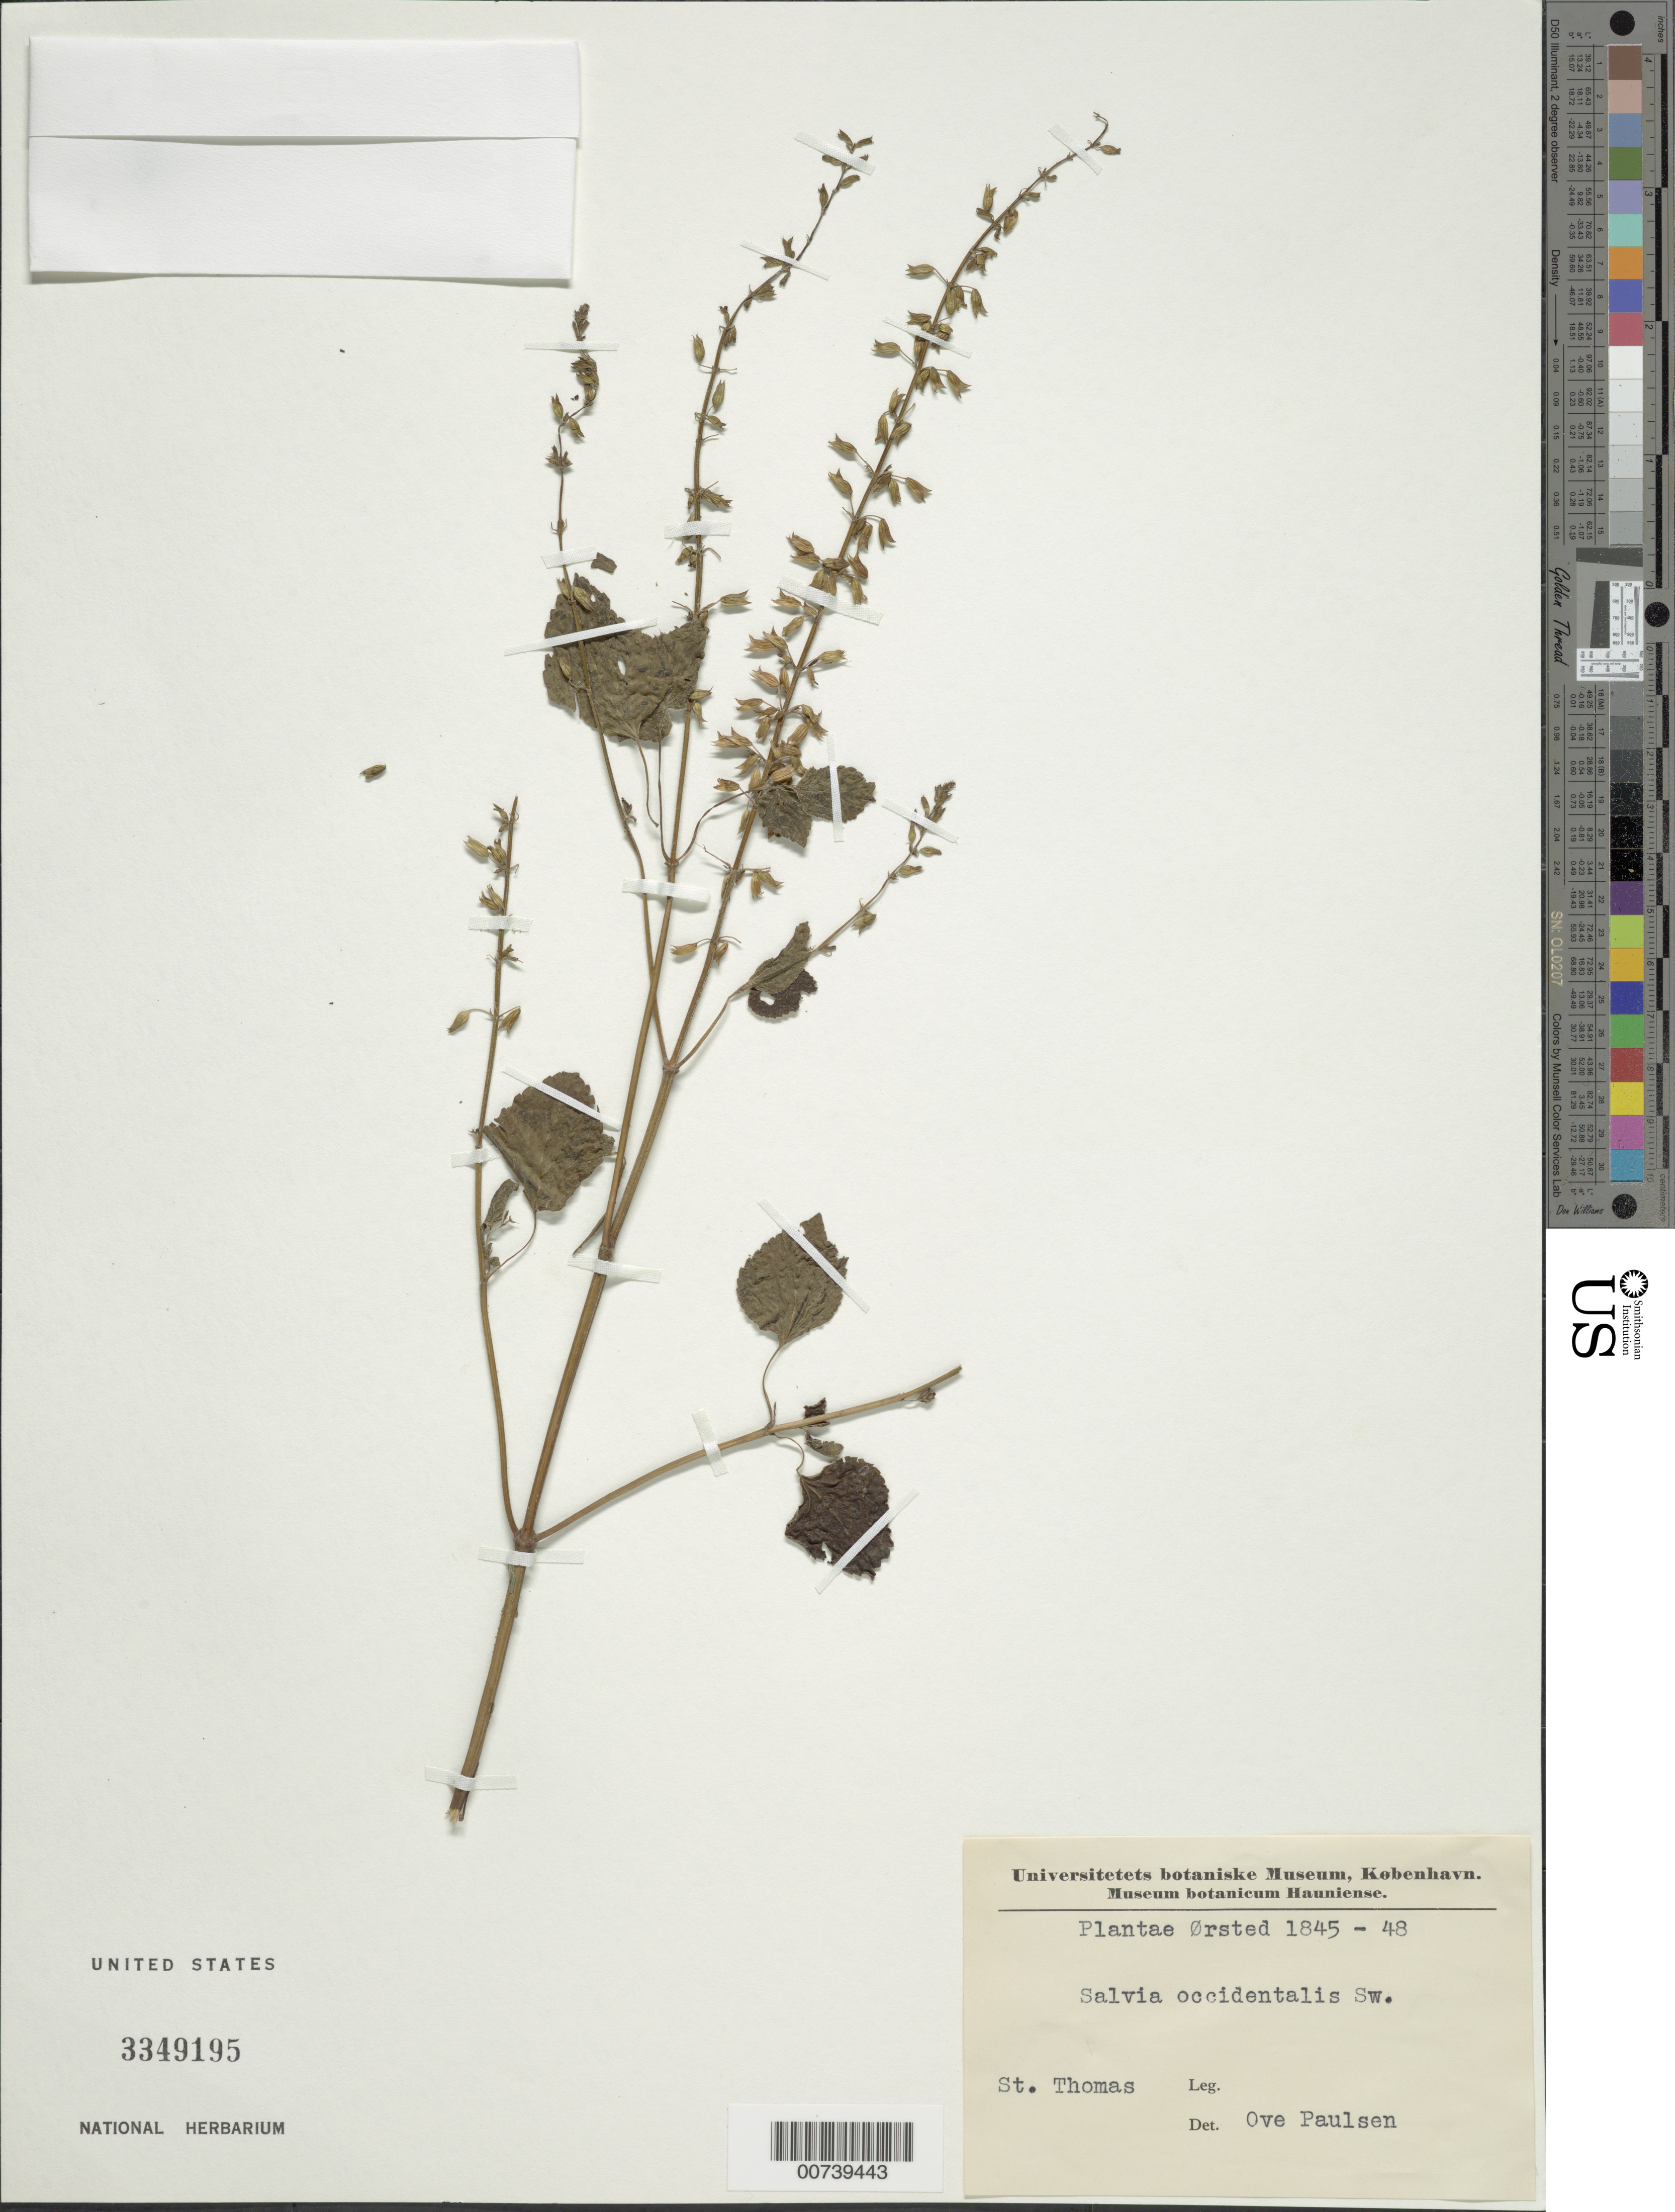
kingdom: Plantae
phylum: Tracheophyta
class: Magnoliopsida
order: Lamiales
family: Lamiaceae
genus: Salvia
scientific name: Salvia occidentalis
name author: Sw.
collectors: A. S. Oersted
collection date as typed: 1845 to -- --- 1848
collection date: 1845/1848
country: U.S. Virgin Islands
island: St. Thomas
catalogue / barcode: US 3349195